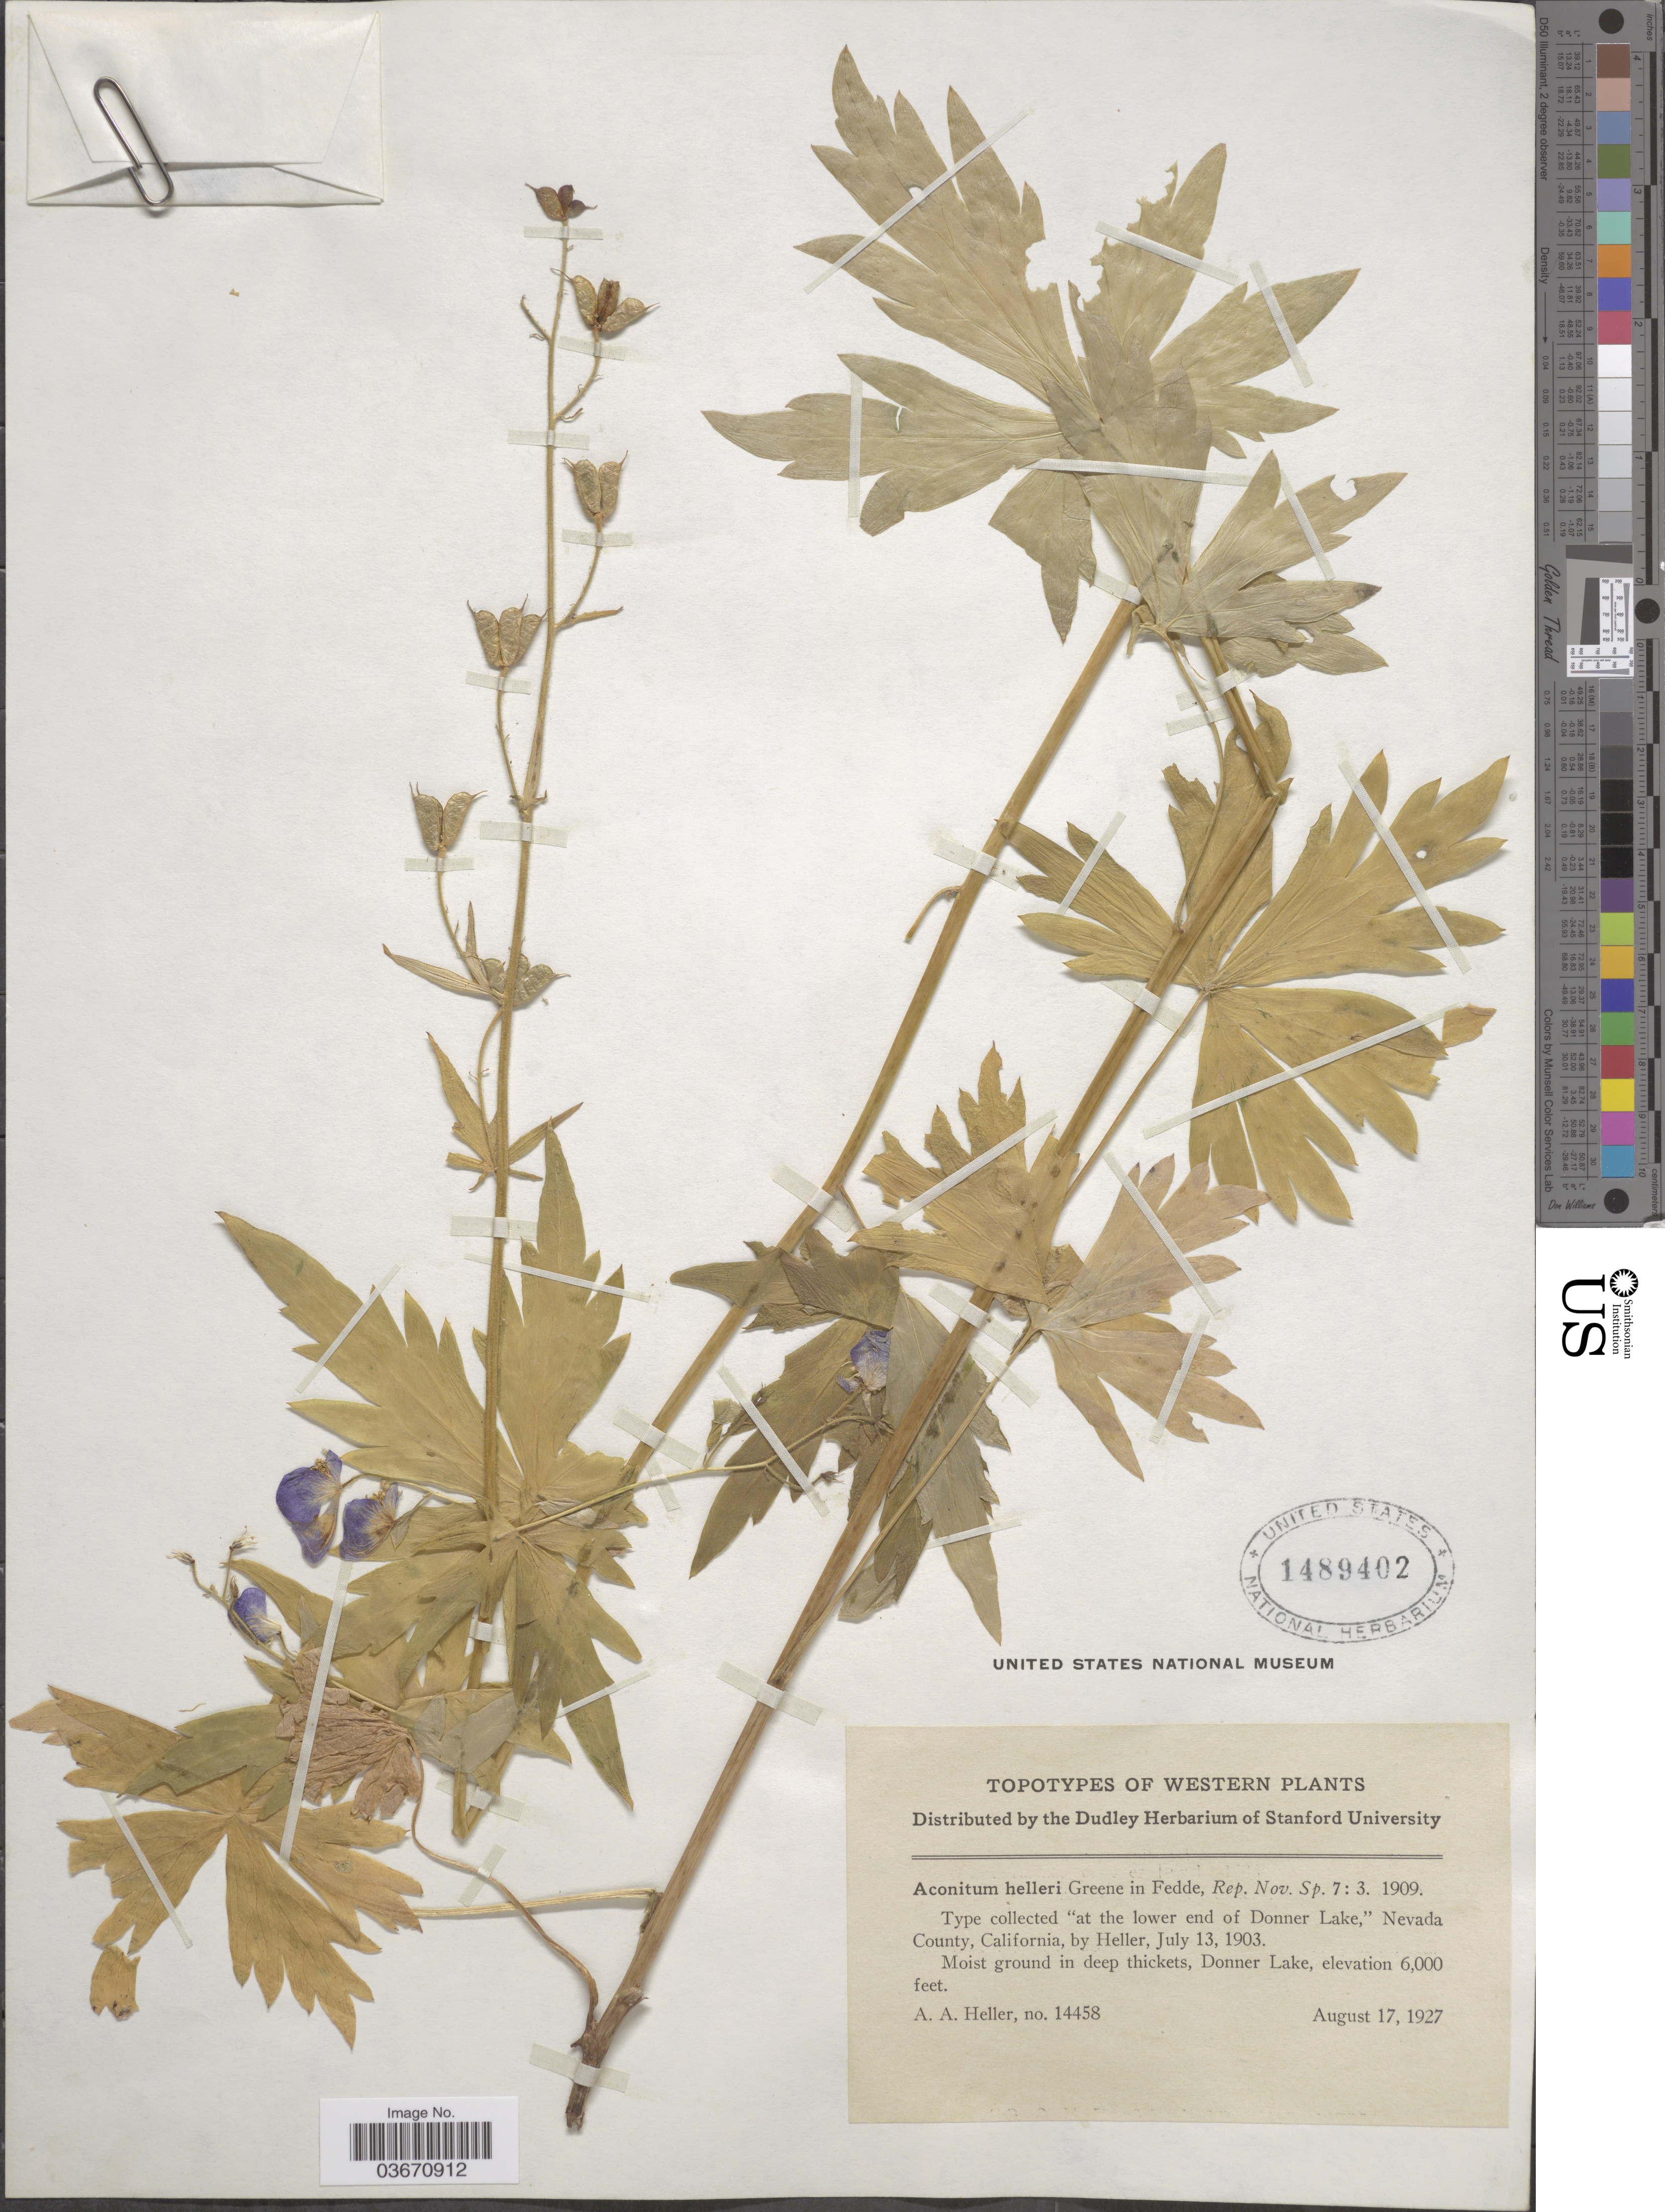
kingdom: Plantae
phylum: Tracheophyta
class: Magnoliopsida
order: Ranunculales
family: Ranunculaceae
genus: Aconitum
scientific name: Aconitum helleri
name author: Greene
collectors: A. A. Heller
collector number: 14458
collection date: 1927-08-17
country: United States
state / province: California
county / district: Nevada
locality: Western. "At the lower end of Donner Lake", Nevada County.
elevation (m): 1829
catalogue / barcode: US 1489402